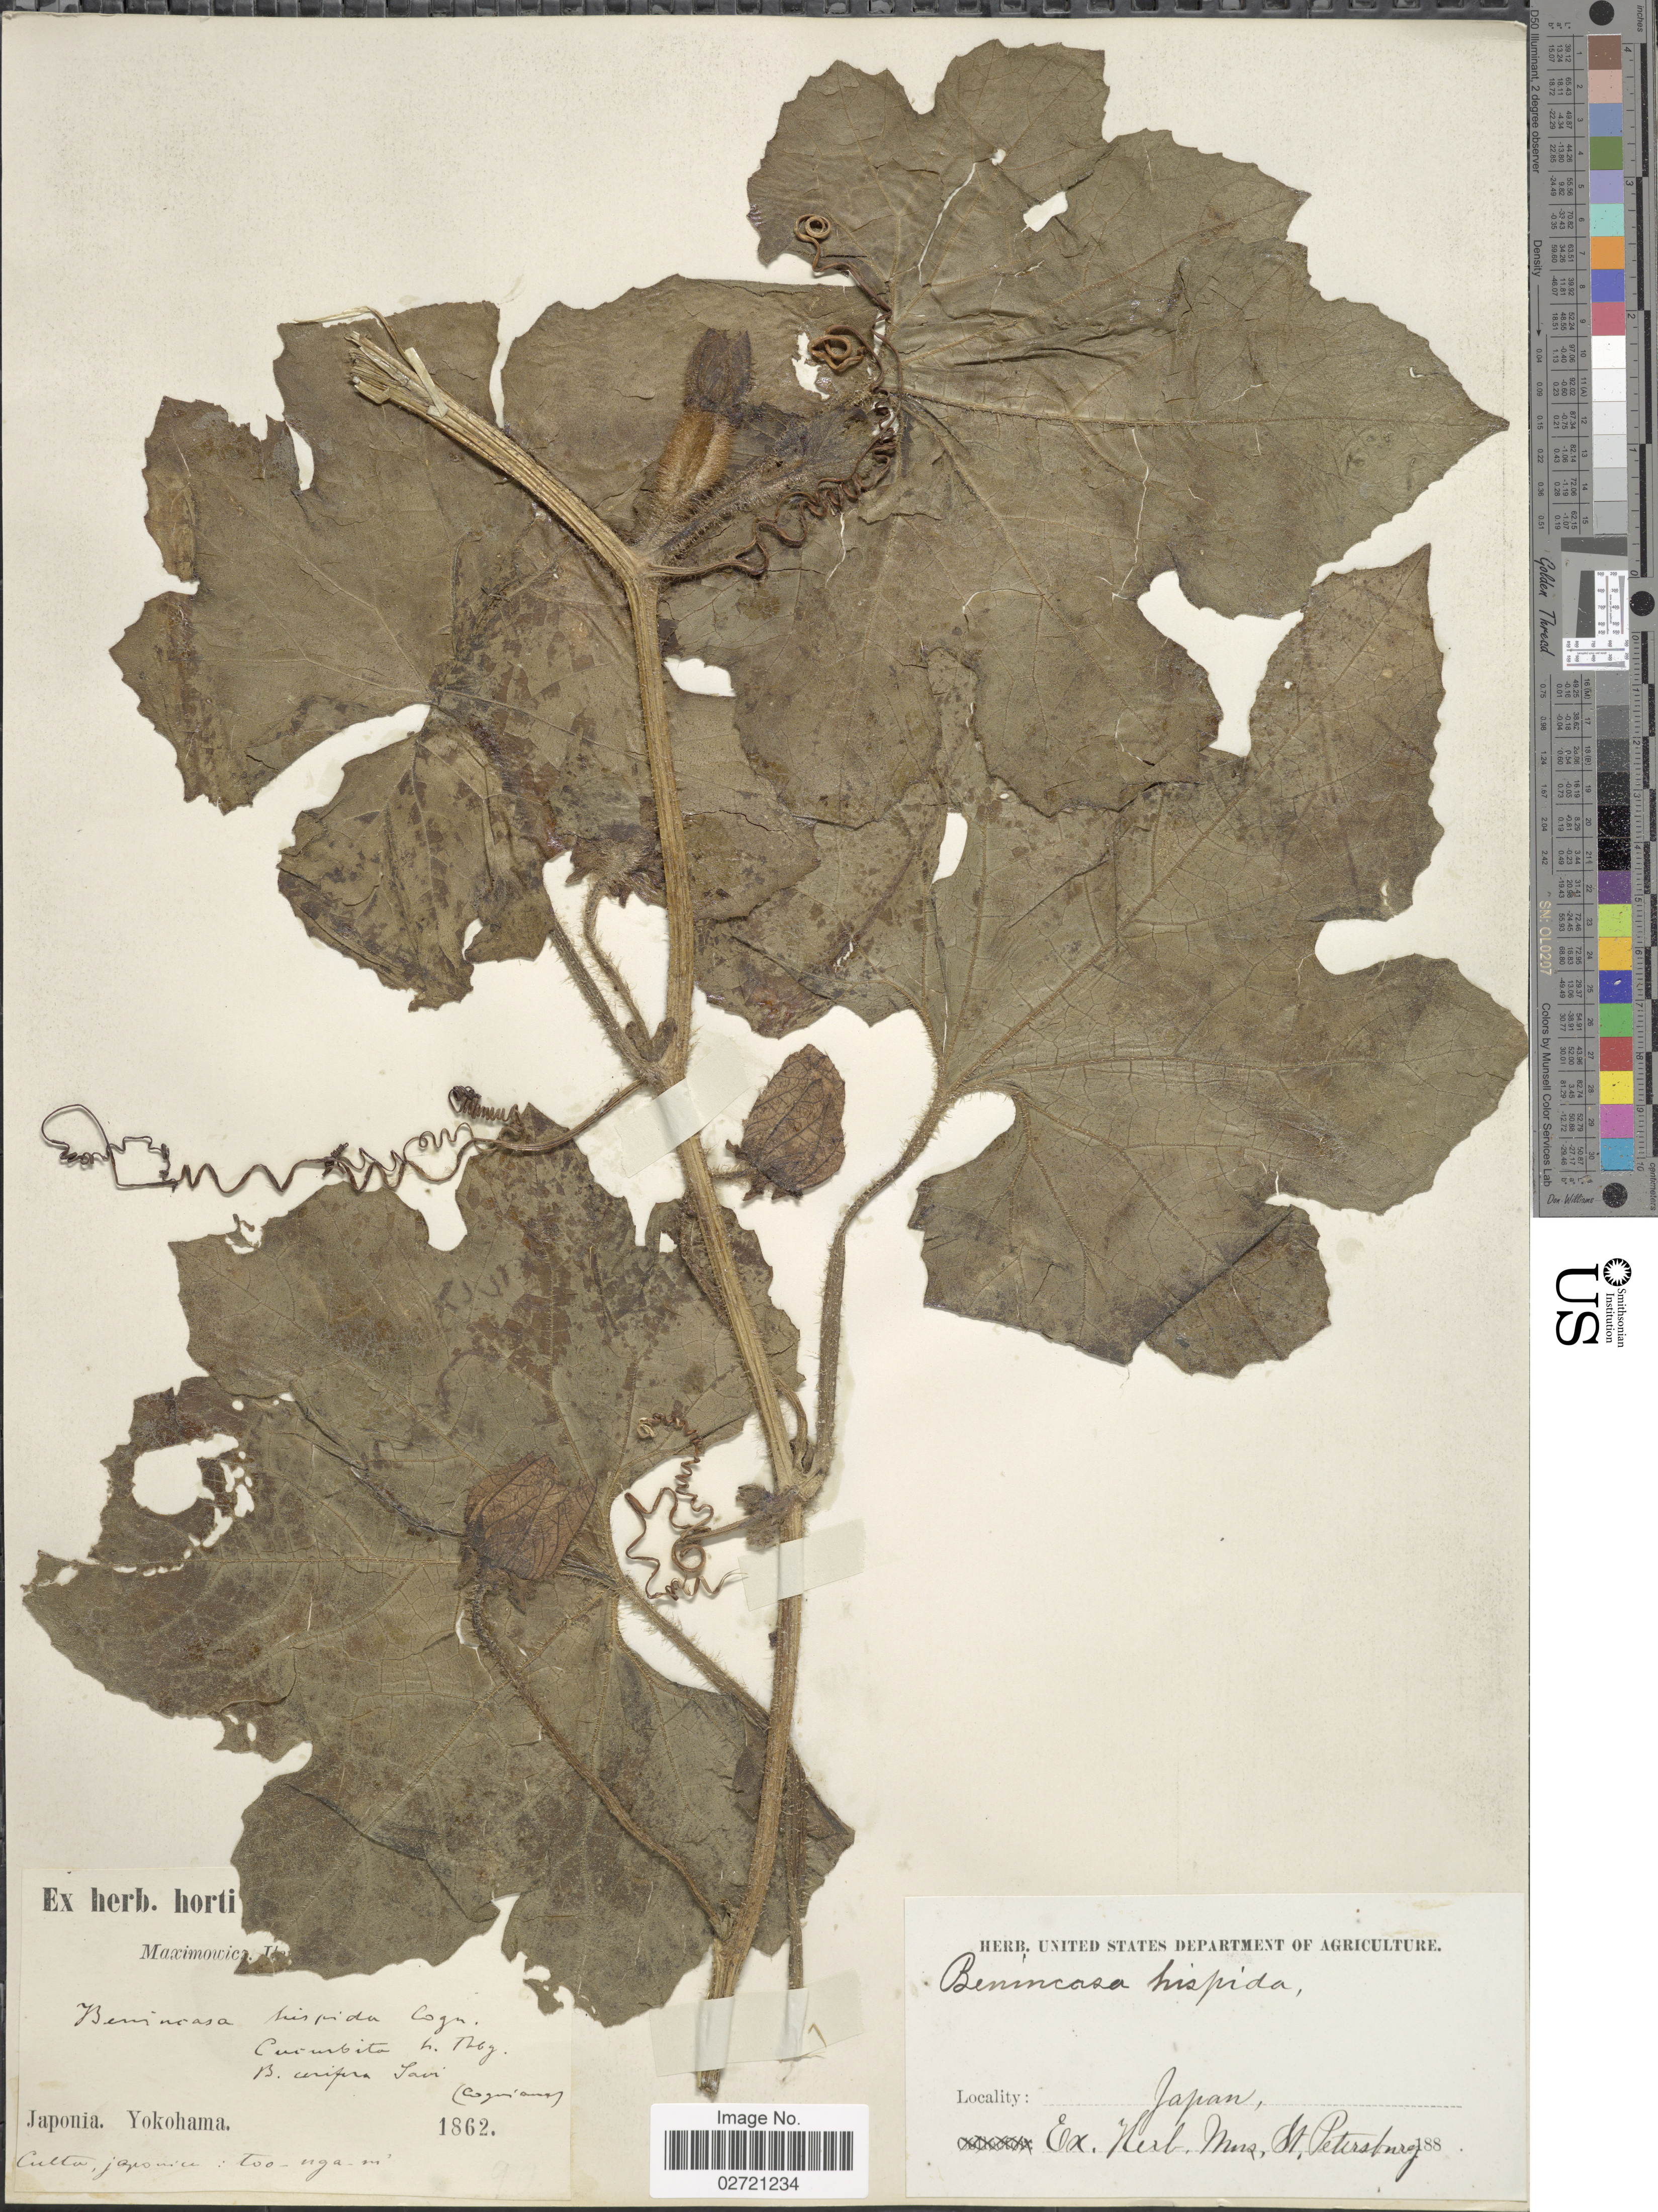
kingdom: Plantae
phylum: Tracheophyta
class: Magnoliopsida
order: Cucurbitales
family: Cucurbitaceae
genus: Benincasa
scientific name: Benincasa hispida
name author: (Thunb.) Cogn.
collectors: Maximowicz, --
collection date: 1862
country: Japan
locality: Yokohama